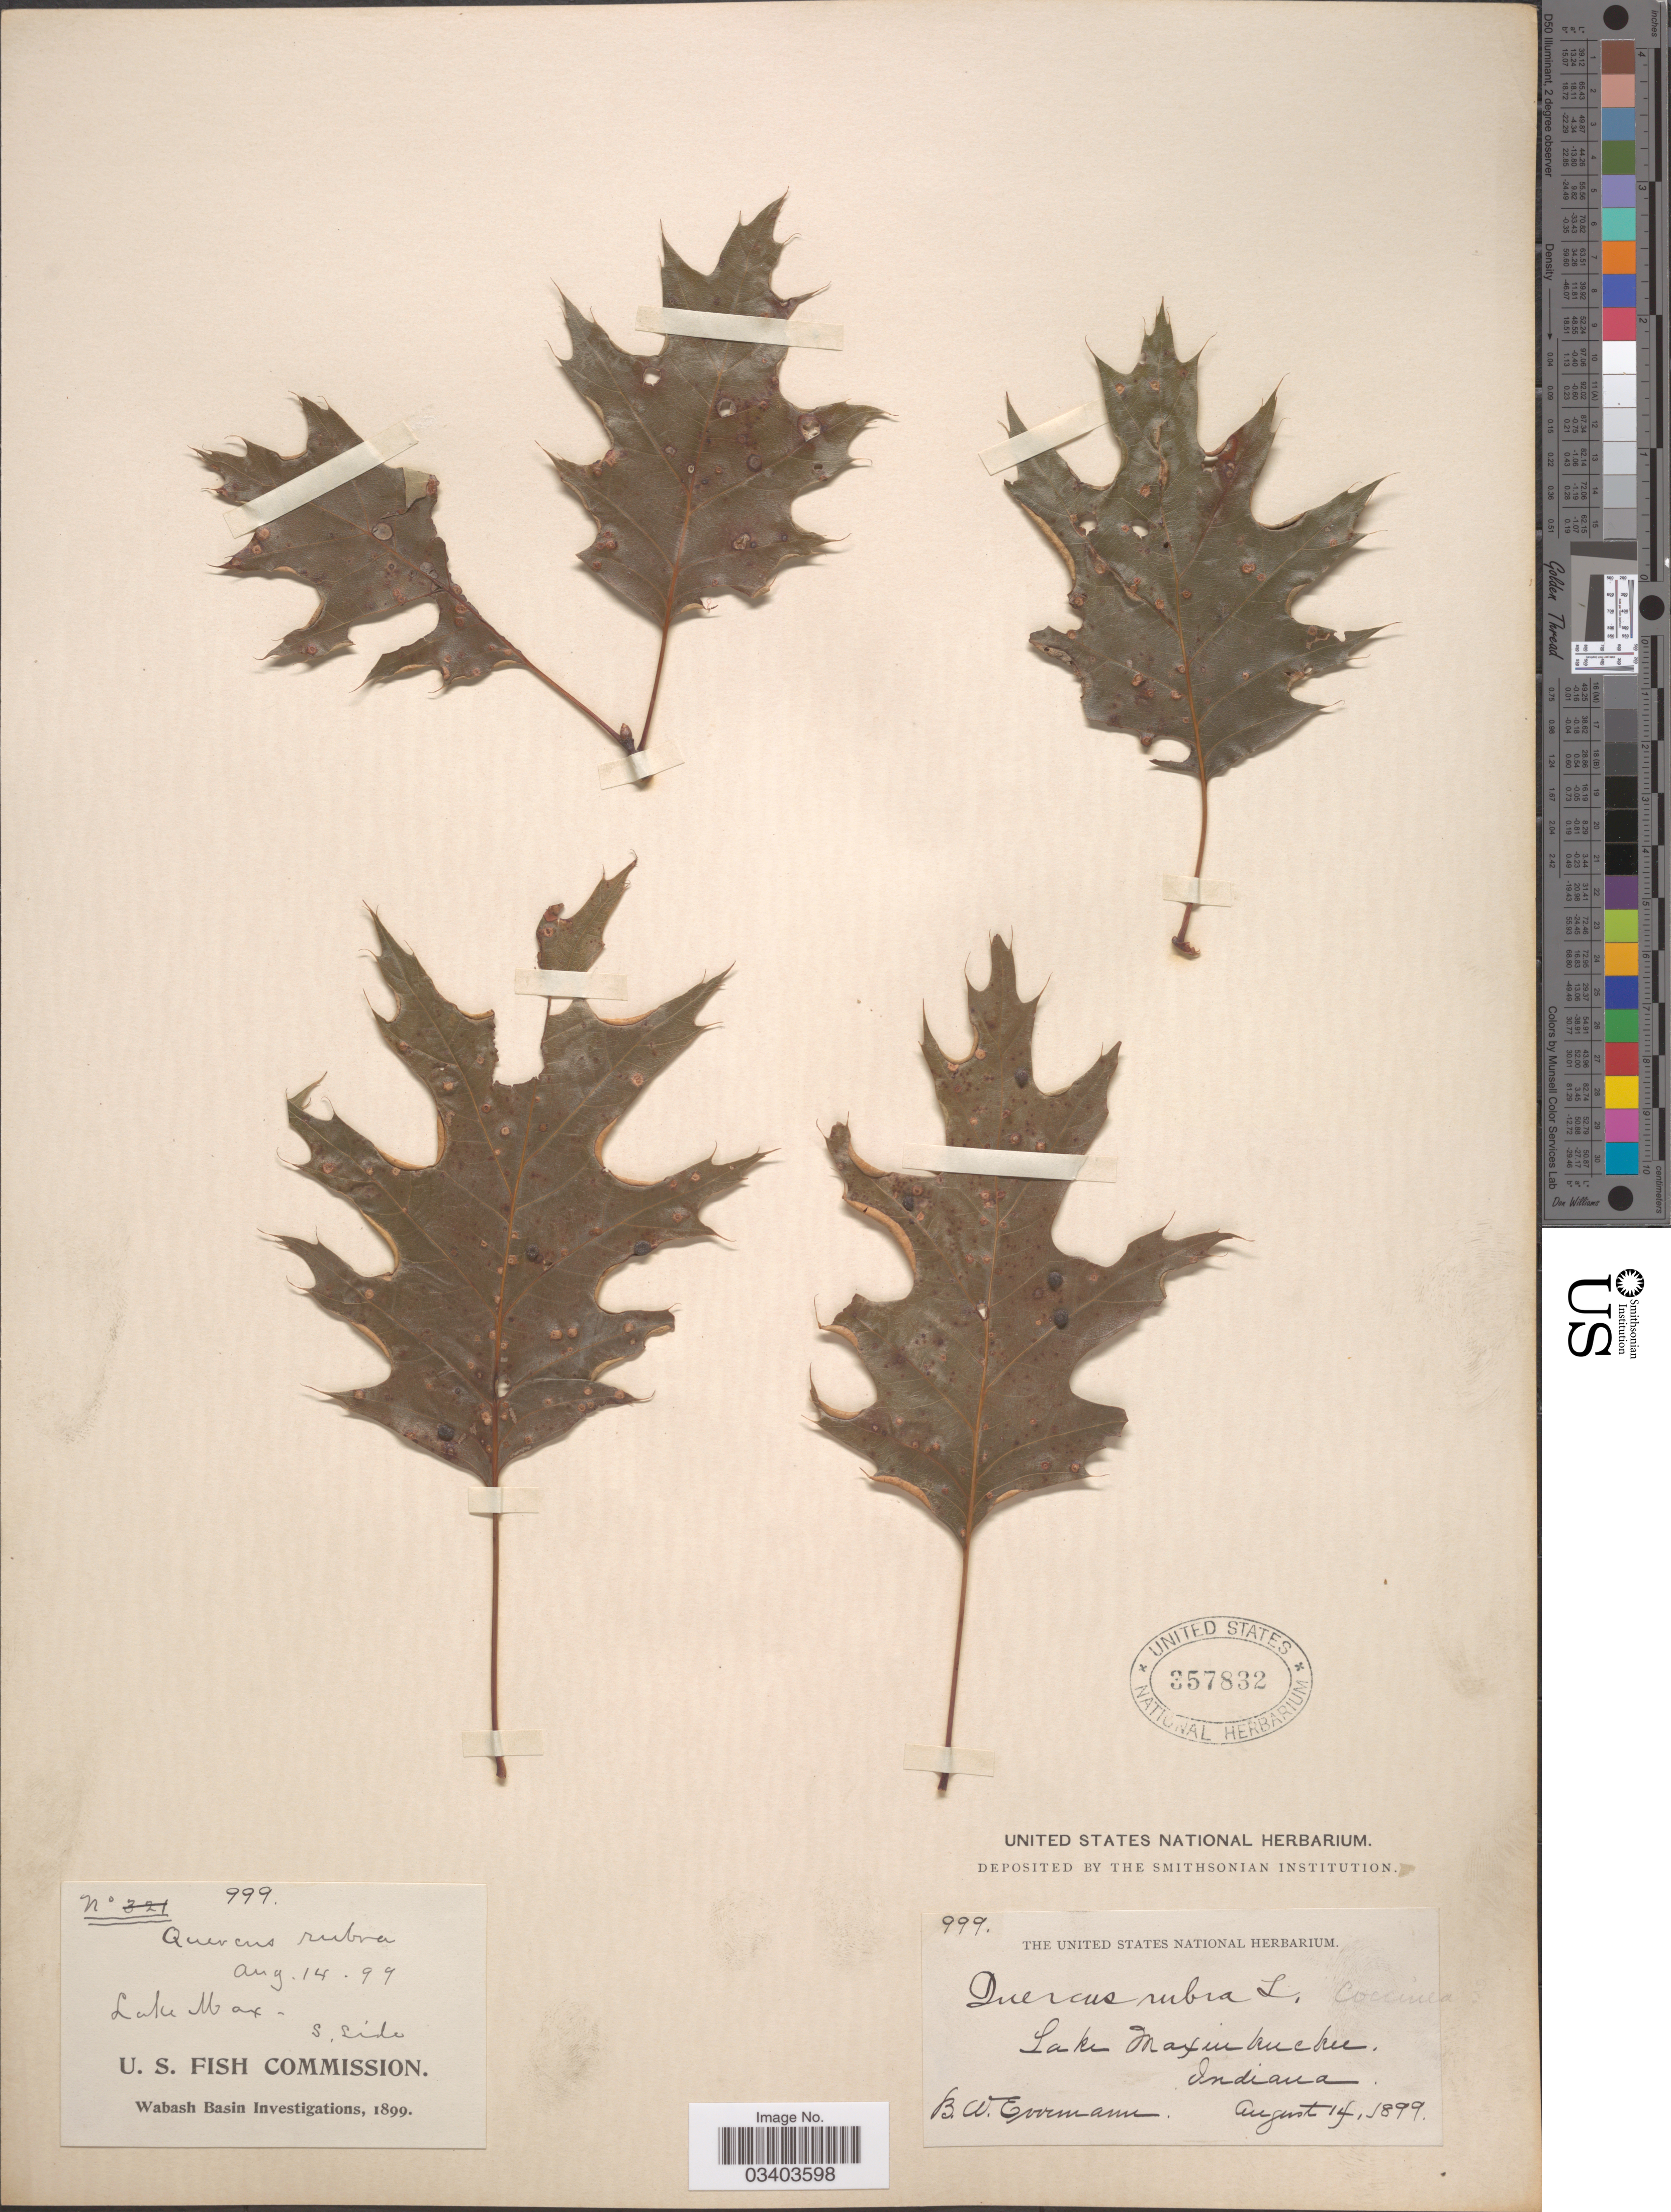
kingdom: Plantae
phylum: Tracheophyta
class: Magnoliopsida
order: Fagales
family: Fagaceae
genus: Quercus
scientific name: Quercus borealis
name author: F. Michx.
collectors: B. W. Evermann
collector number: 999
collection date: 1899-08-14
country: United States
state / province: Indiana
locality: Lake Maxinkuckee - S. side.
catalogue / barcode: US 357832